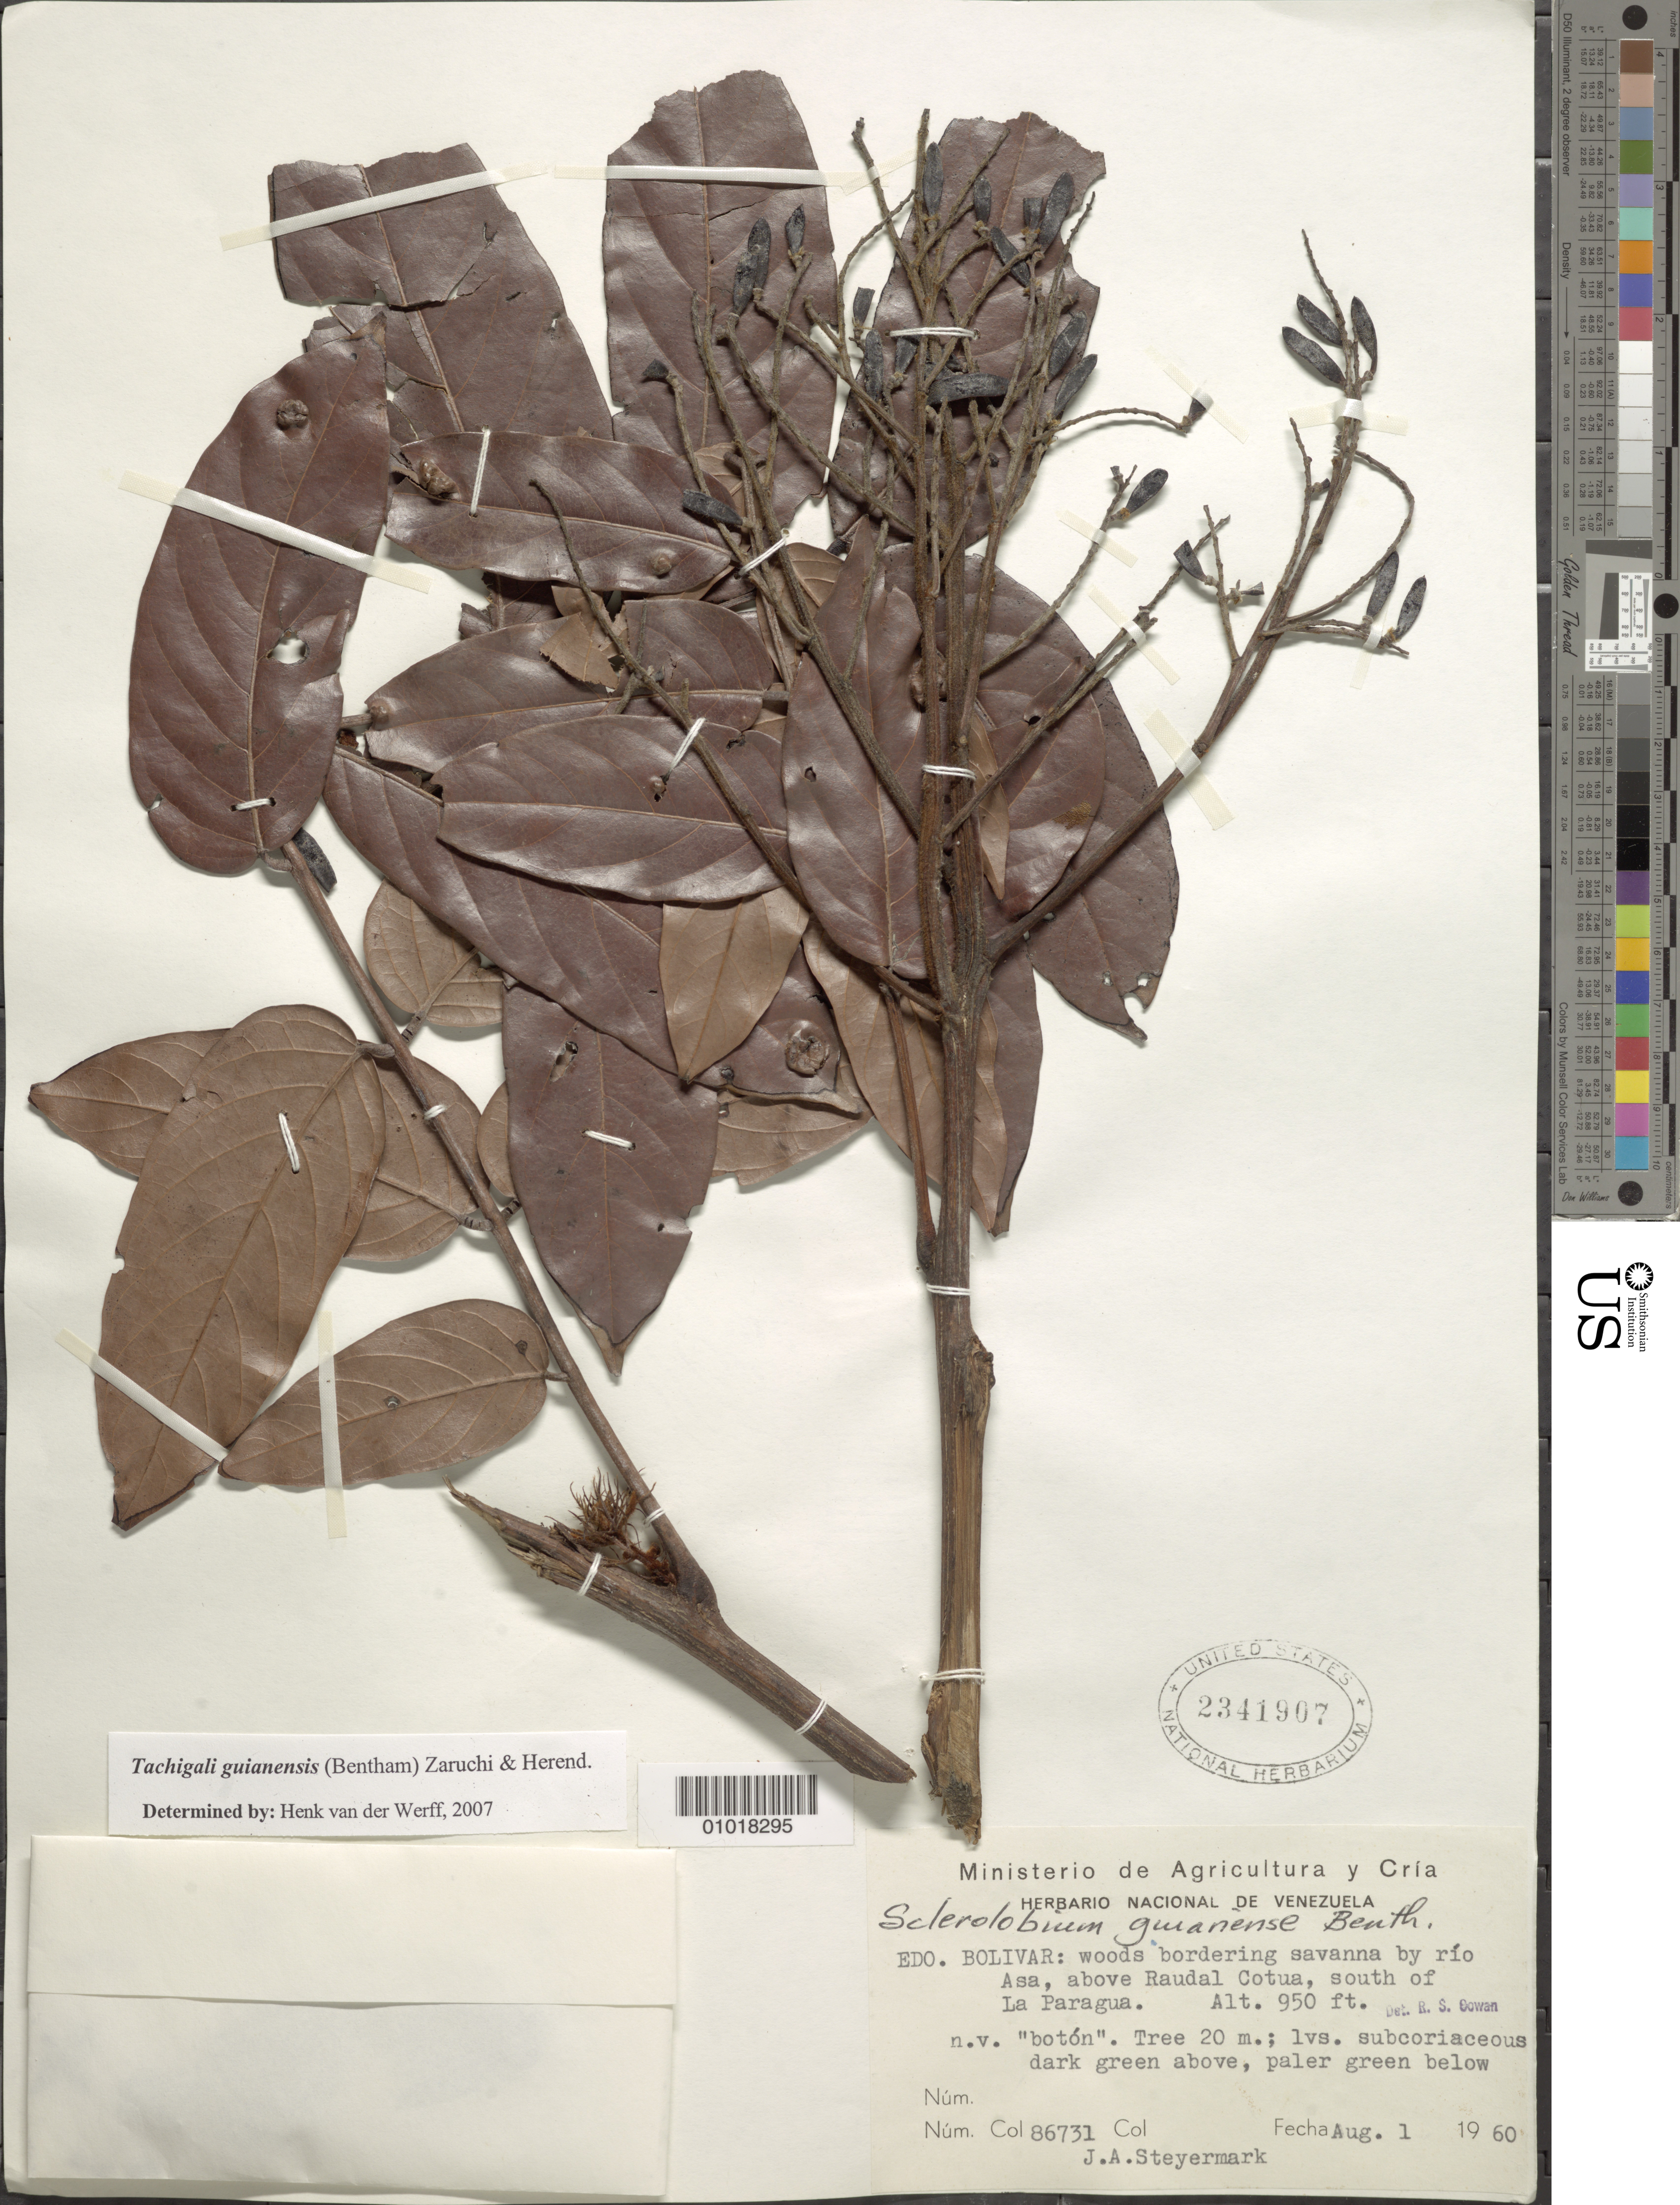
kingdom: Plantae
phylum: Tracheophyta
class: Magnoliopsida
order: Fabales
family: Fabaceae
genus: Tachigali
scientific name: Tachigali guianensis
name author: (Benth.) Zarucchi & Herend.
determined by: van der Werff, H., (MO), Missouri Botanical Garden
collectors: J. Steyermark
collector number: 86731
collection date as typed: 1-Aug-60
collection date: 1960-08-01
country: Venezuela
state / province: Bolívar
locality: Río Asa, above Raudal Cotua, S of La Paragua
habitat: Woods bordering savanna by rio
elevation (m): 290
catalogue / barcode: US 2341907